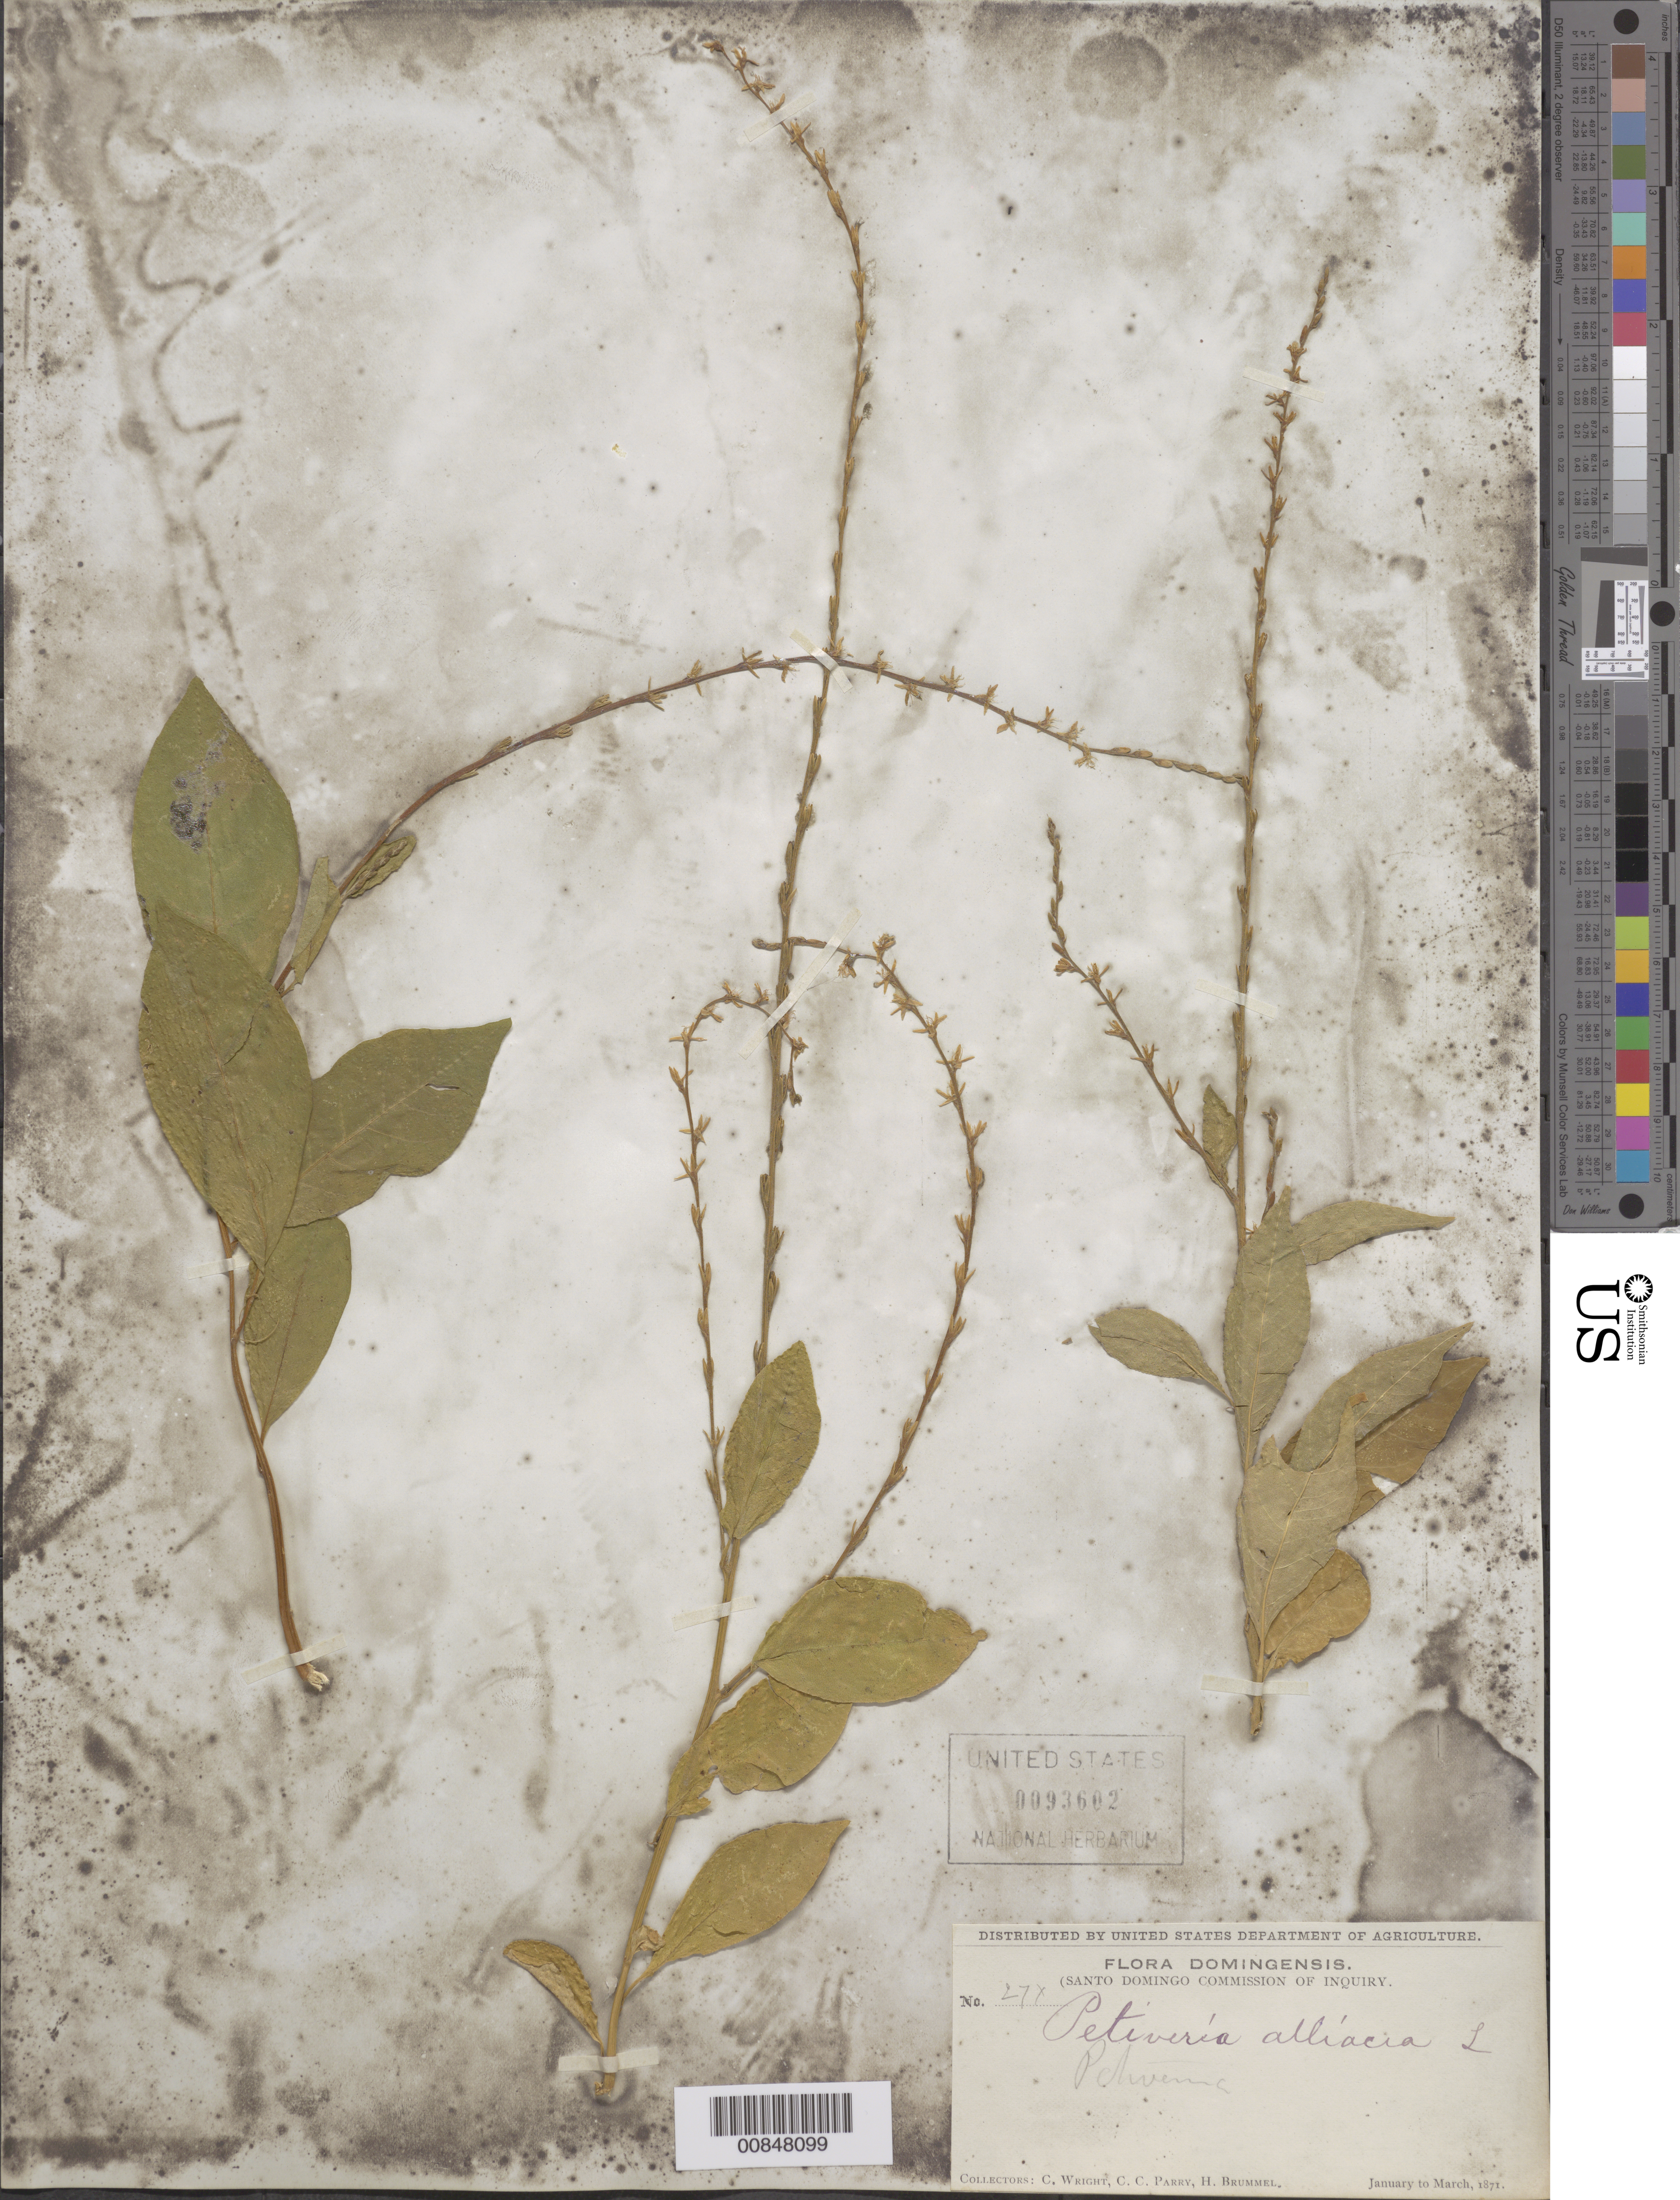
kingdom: Plantae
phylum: Tracheophyta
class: Magnoliopsida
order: Caryophyllales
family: Phytolaccaceae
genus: Petiveria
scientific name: Petiveria alliacea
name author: L.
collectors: C. Wright, C. C. Parry & H. Brummel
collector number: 27x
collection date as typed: Jan 1871 to -- Mar 1871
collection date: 1871-01/1871-03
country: Dominican Republic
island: Hispaniola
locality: Dominican Republic.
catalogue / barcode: US 93602